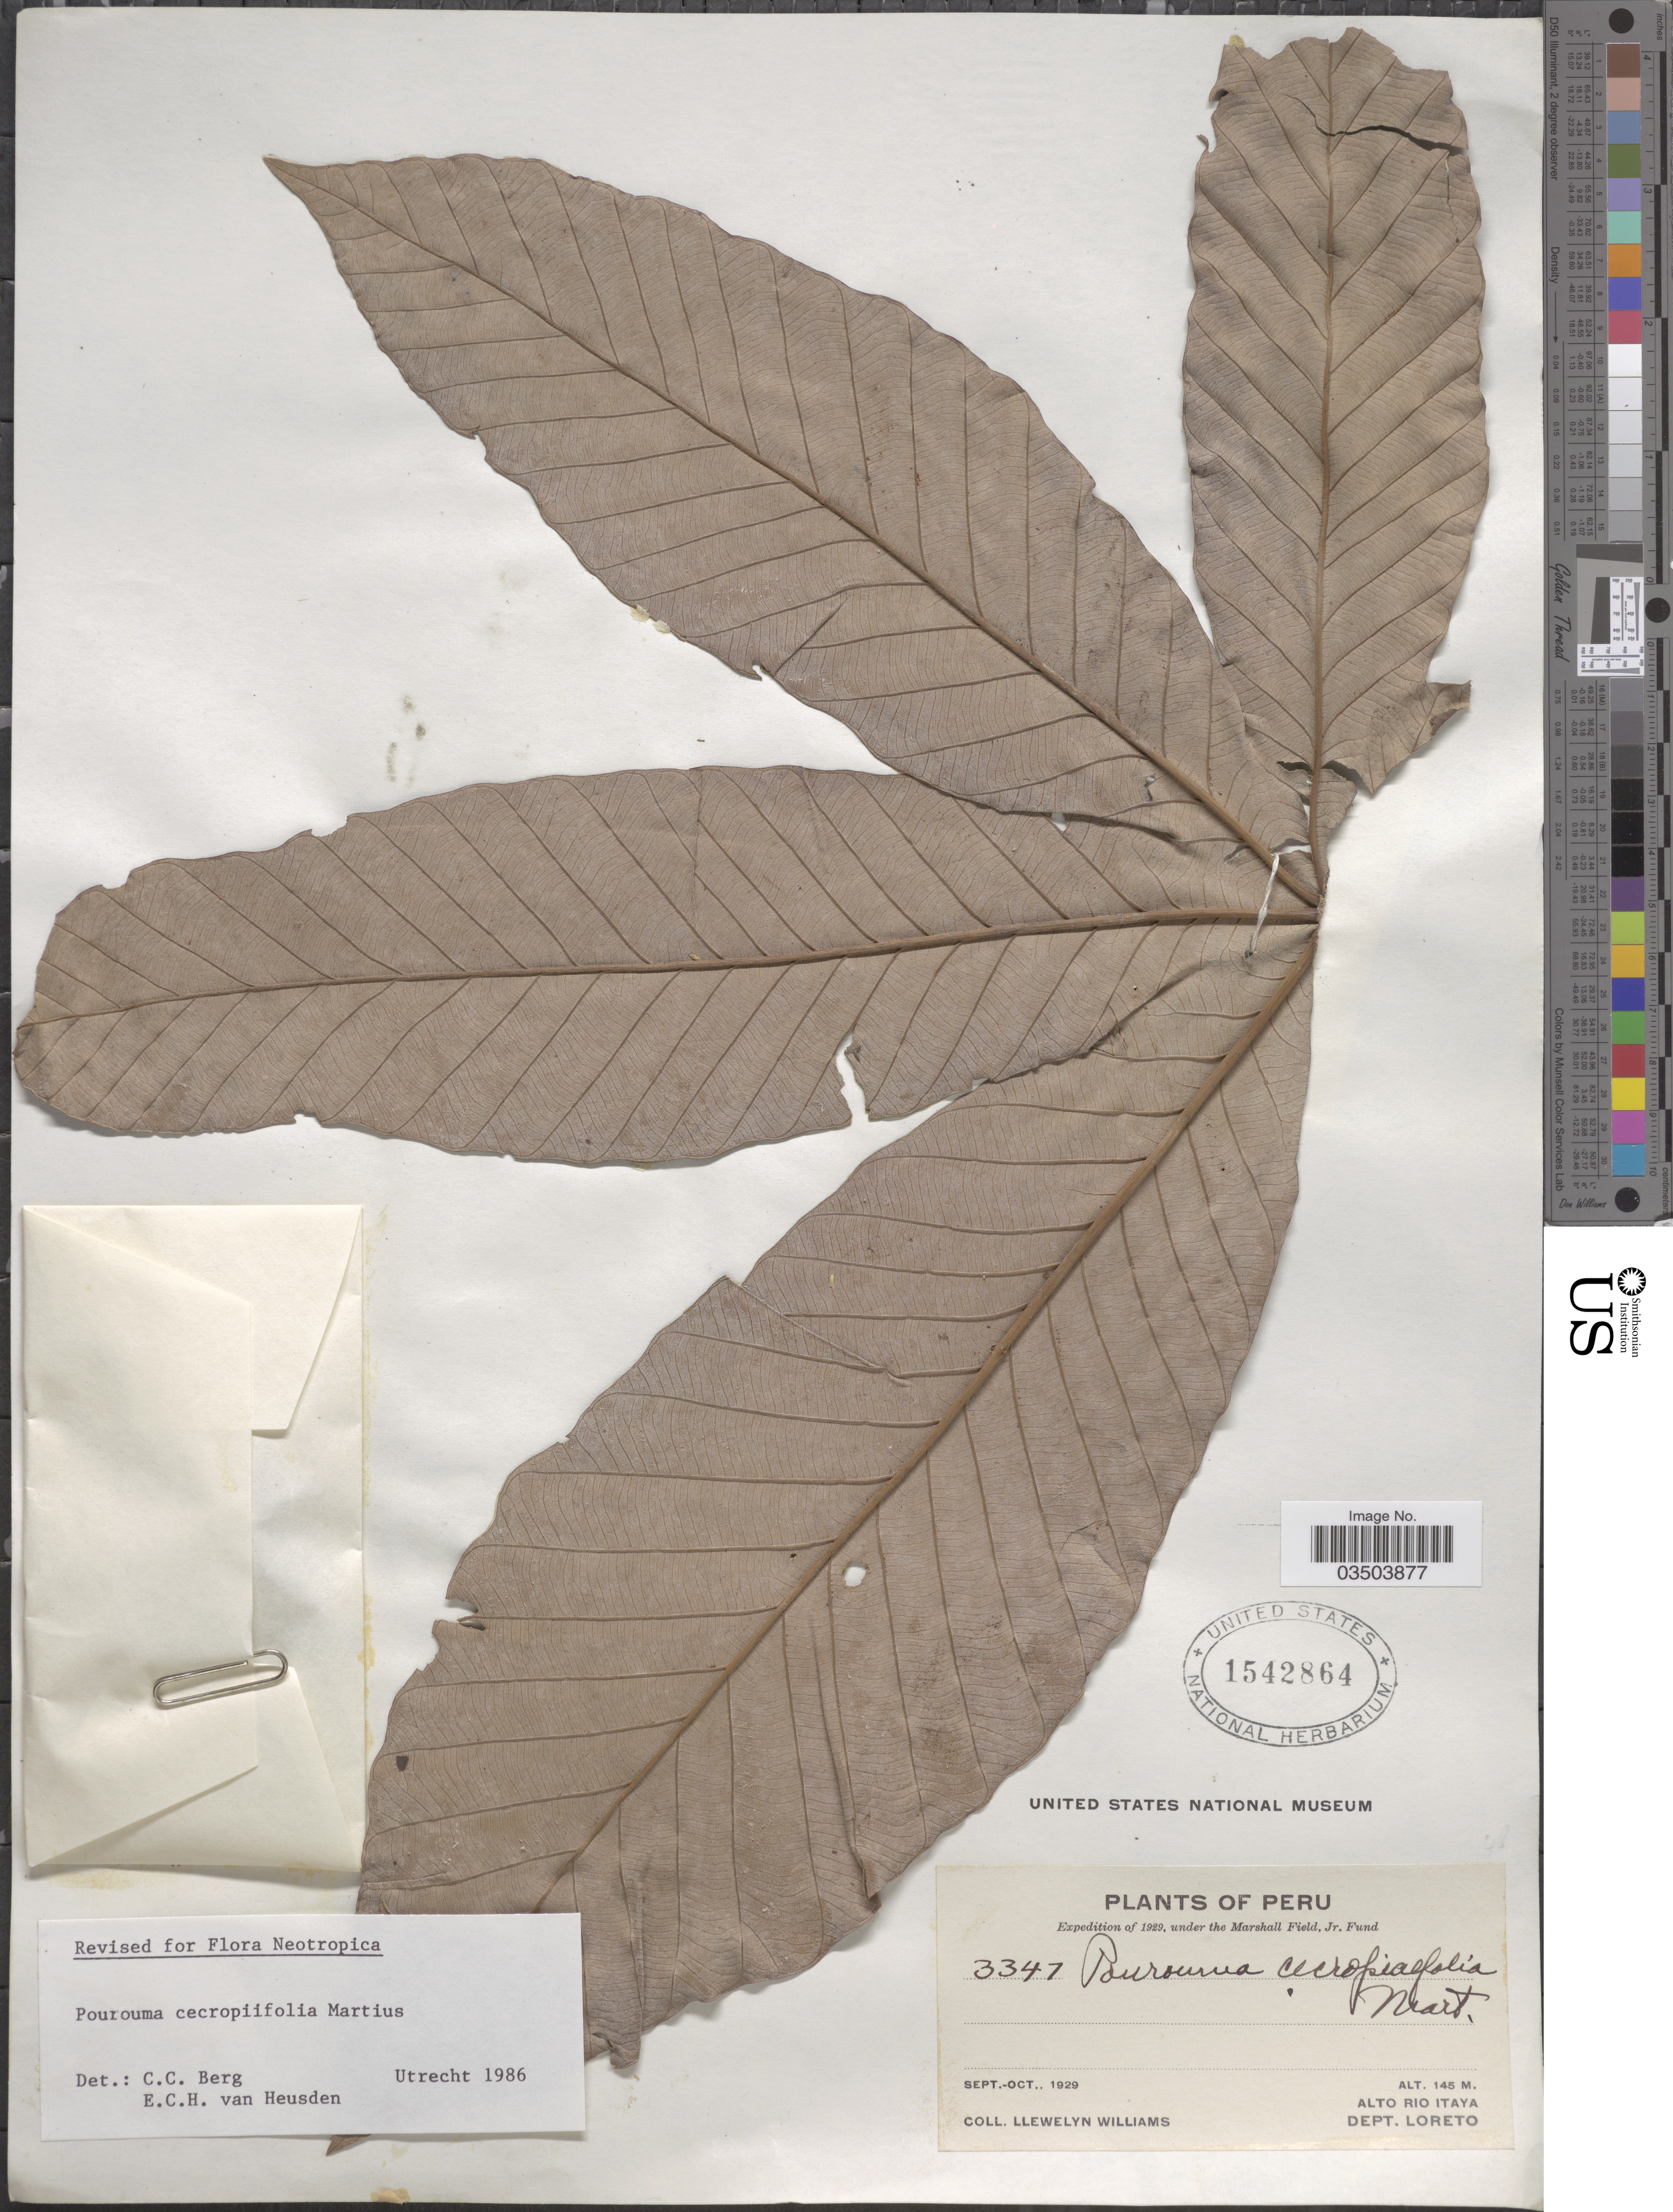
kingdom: Plantae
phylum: Tracheophyta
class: Magnoliopsida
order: Rosales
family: Urticaceae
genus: Pourouma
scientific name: Pourouma cecropiifolia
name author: Mart.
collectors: Ll. Williams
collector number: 3347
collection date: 1929-09/1929-10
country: Peru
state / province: Loreto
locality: Alto Rio Itaya. Dept. Loreto.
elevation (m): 145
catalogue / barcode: US 1542864